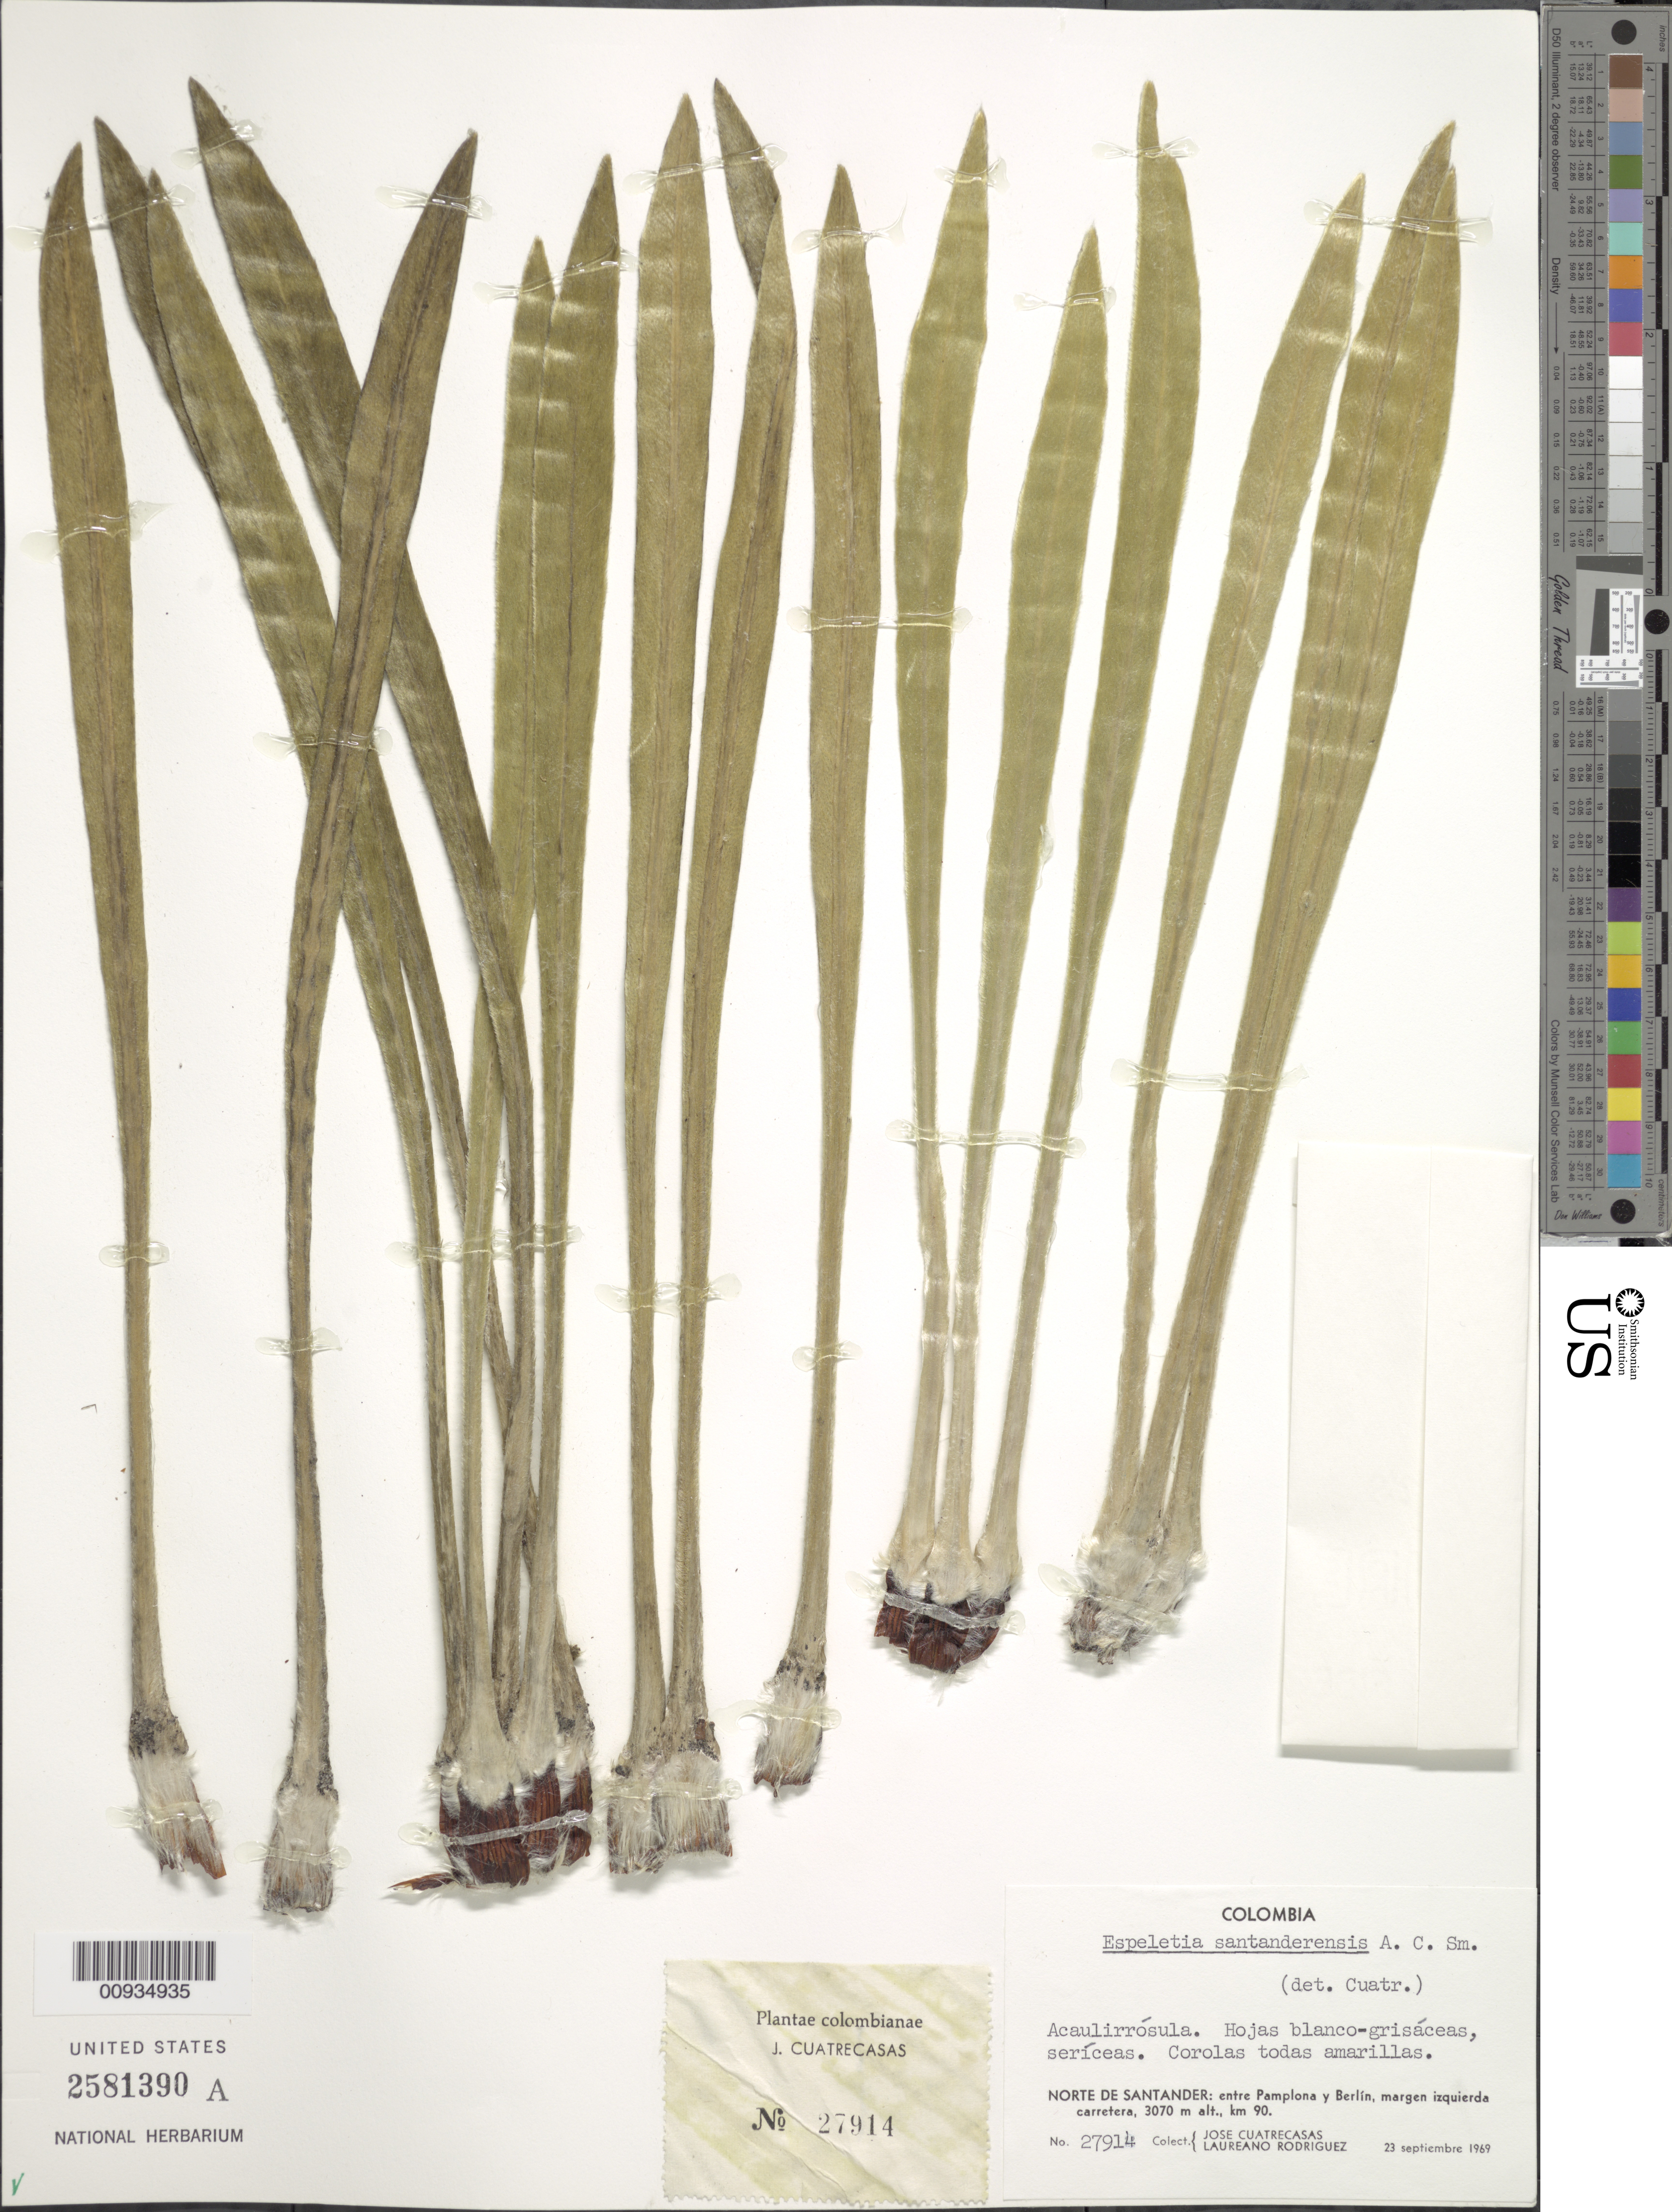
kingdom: Plantae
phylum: Tracheophyta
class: Magnoliopsida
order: Asterales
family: Asteraceae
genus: Espeletiopsis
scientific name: Espeletiopsis santanderensis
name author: (A.C. Sm.) Cuatrec.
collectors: J. Cuatrecasas & L. Rodriguez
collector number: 27914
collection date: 1969-09-23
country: Colombia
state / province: Norte de Santander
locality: Entre Pamplona y Berlin, km 90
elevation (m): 3070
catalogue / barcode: US 2581390A